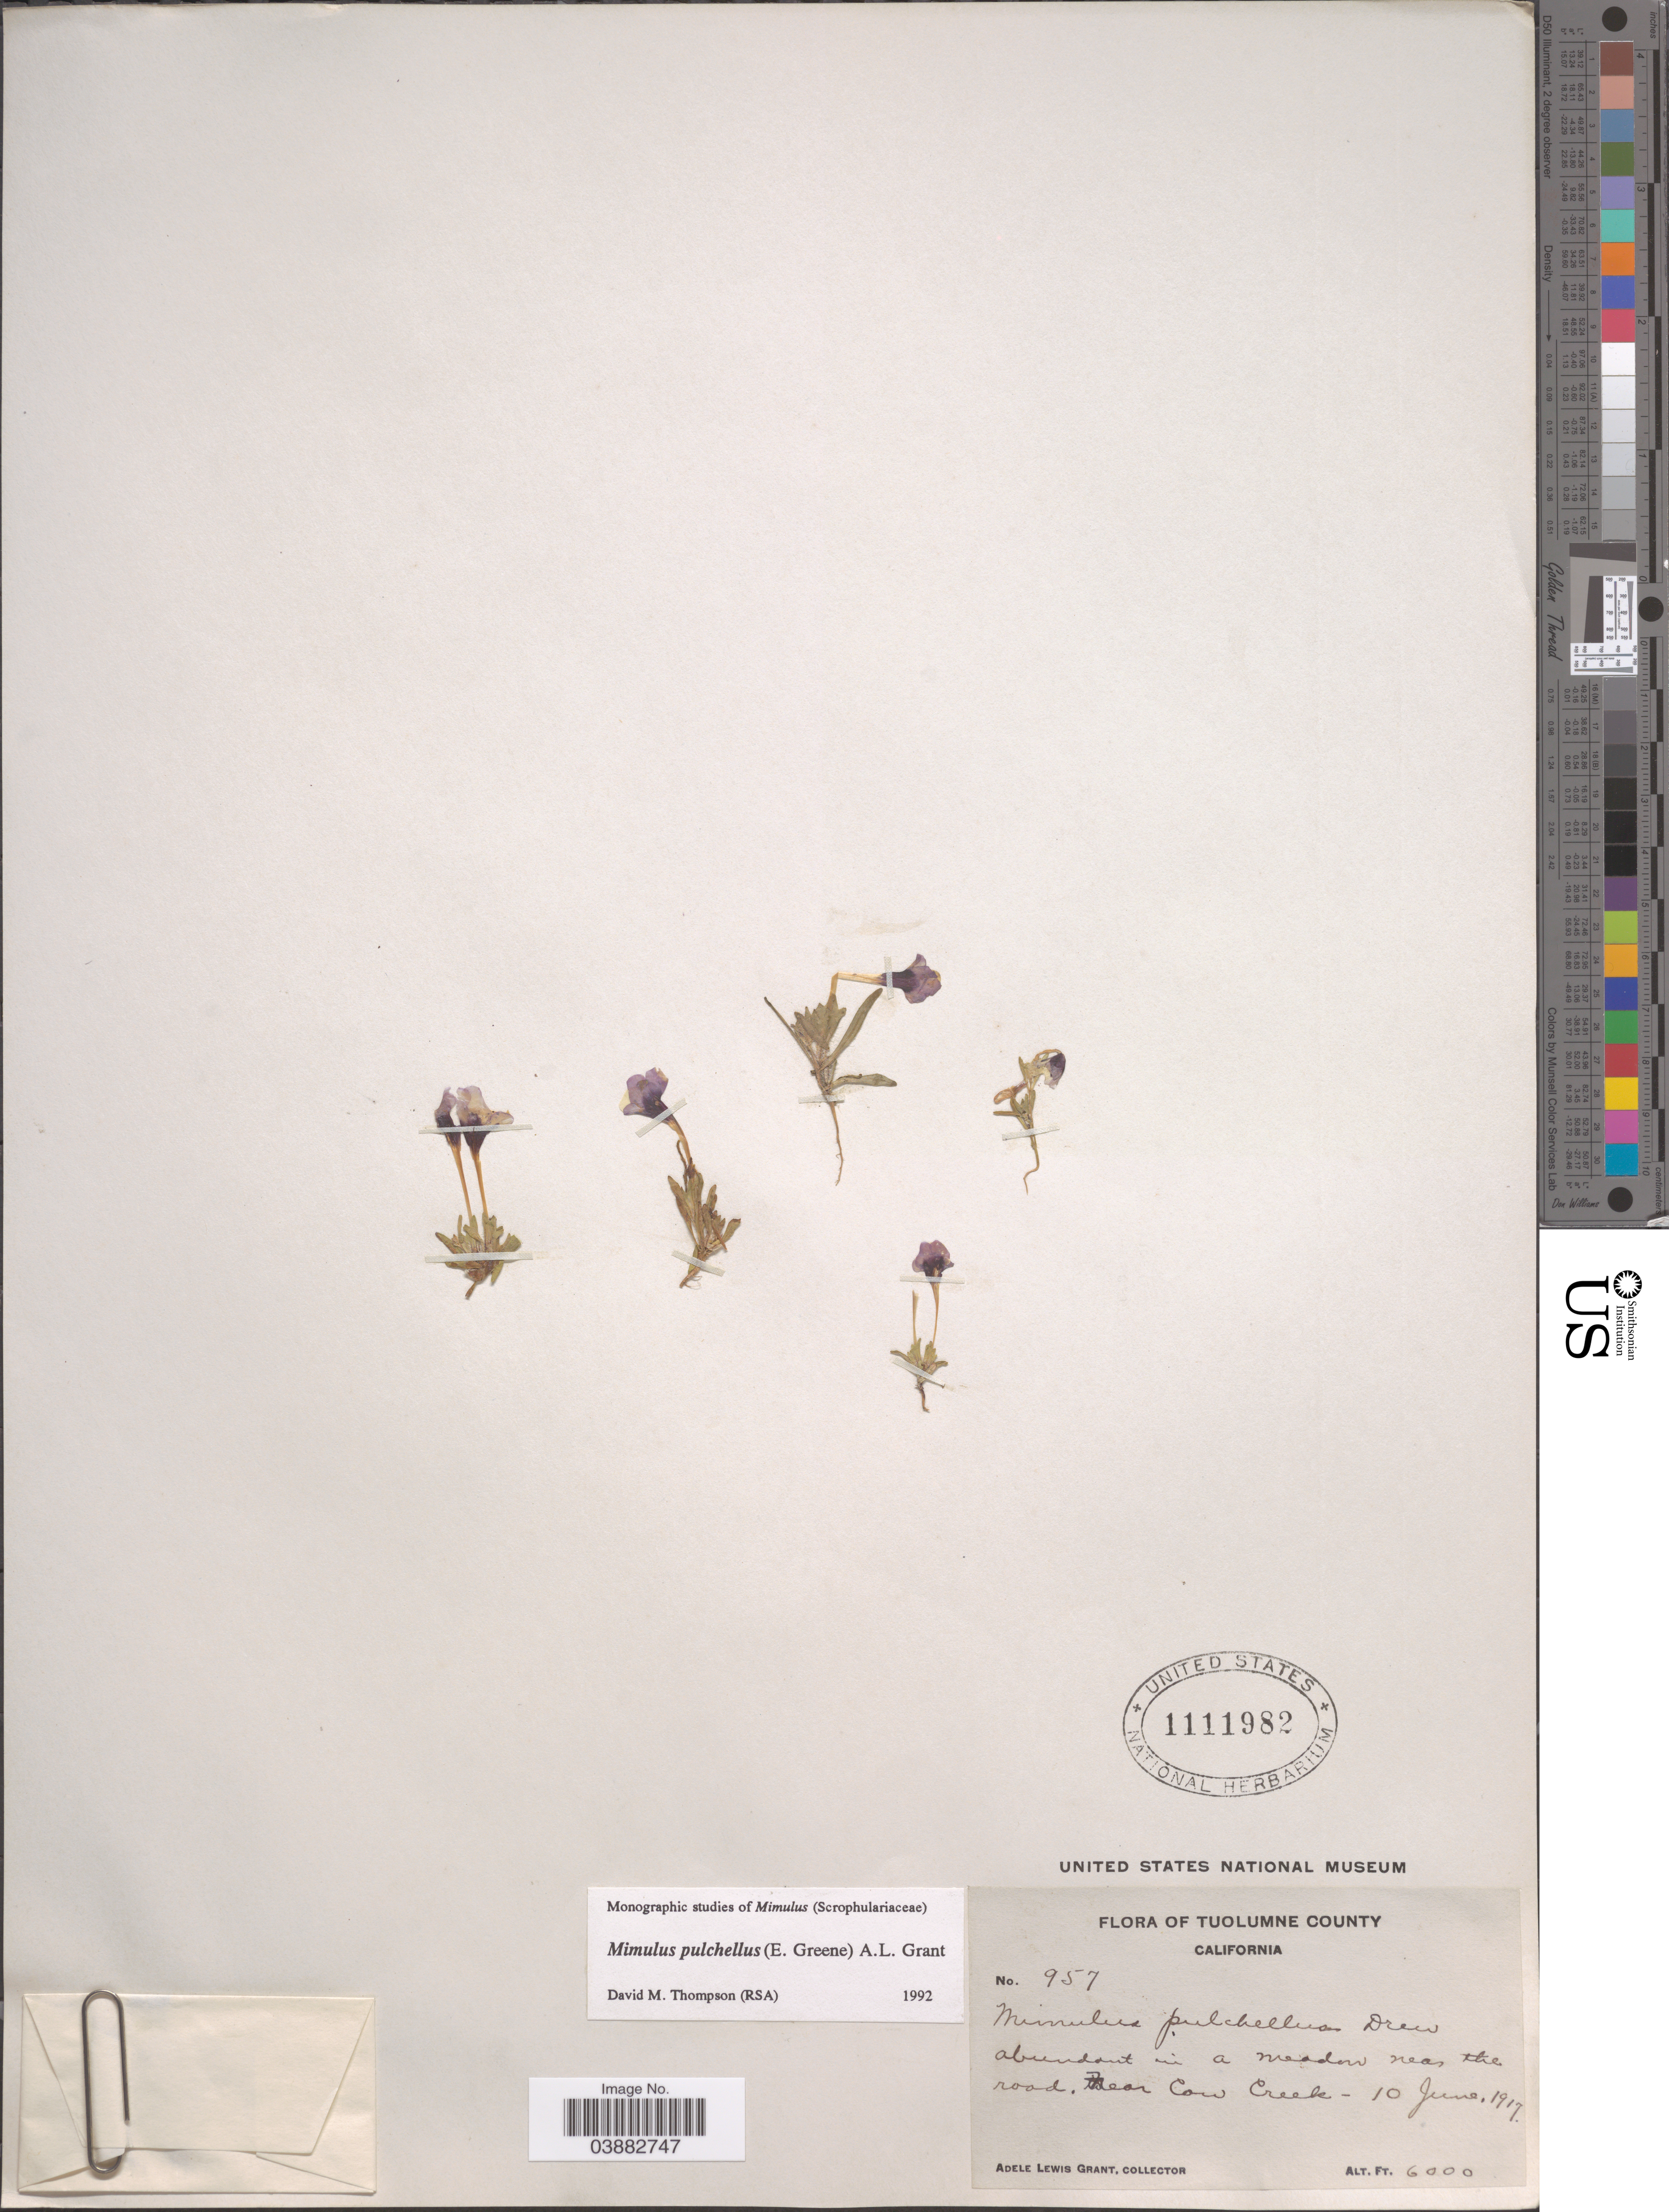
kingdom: Plantae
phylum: Tracheophyta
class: Magnoliopsida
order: Lamiales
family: Phrymaceae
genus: Mimulus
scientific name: Mimulus pulchellus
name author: (Drew ex Greene) A.L. Grant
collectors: A. L. Grant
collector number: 957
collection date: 1917-06-10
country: United States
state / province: California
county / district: Tuolumne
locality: Tuolumne County. Abundant in a meadow near the road. Near Cow Creek.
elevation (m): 1829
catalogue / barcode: US 1111982